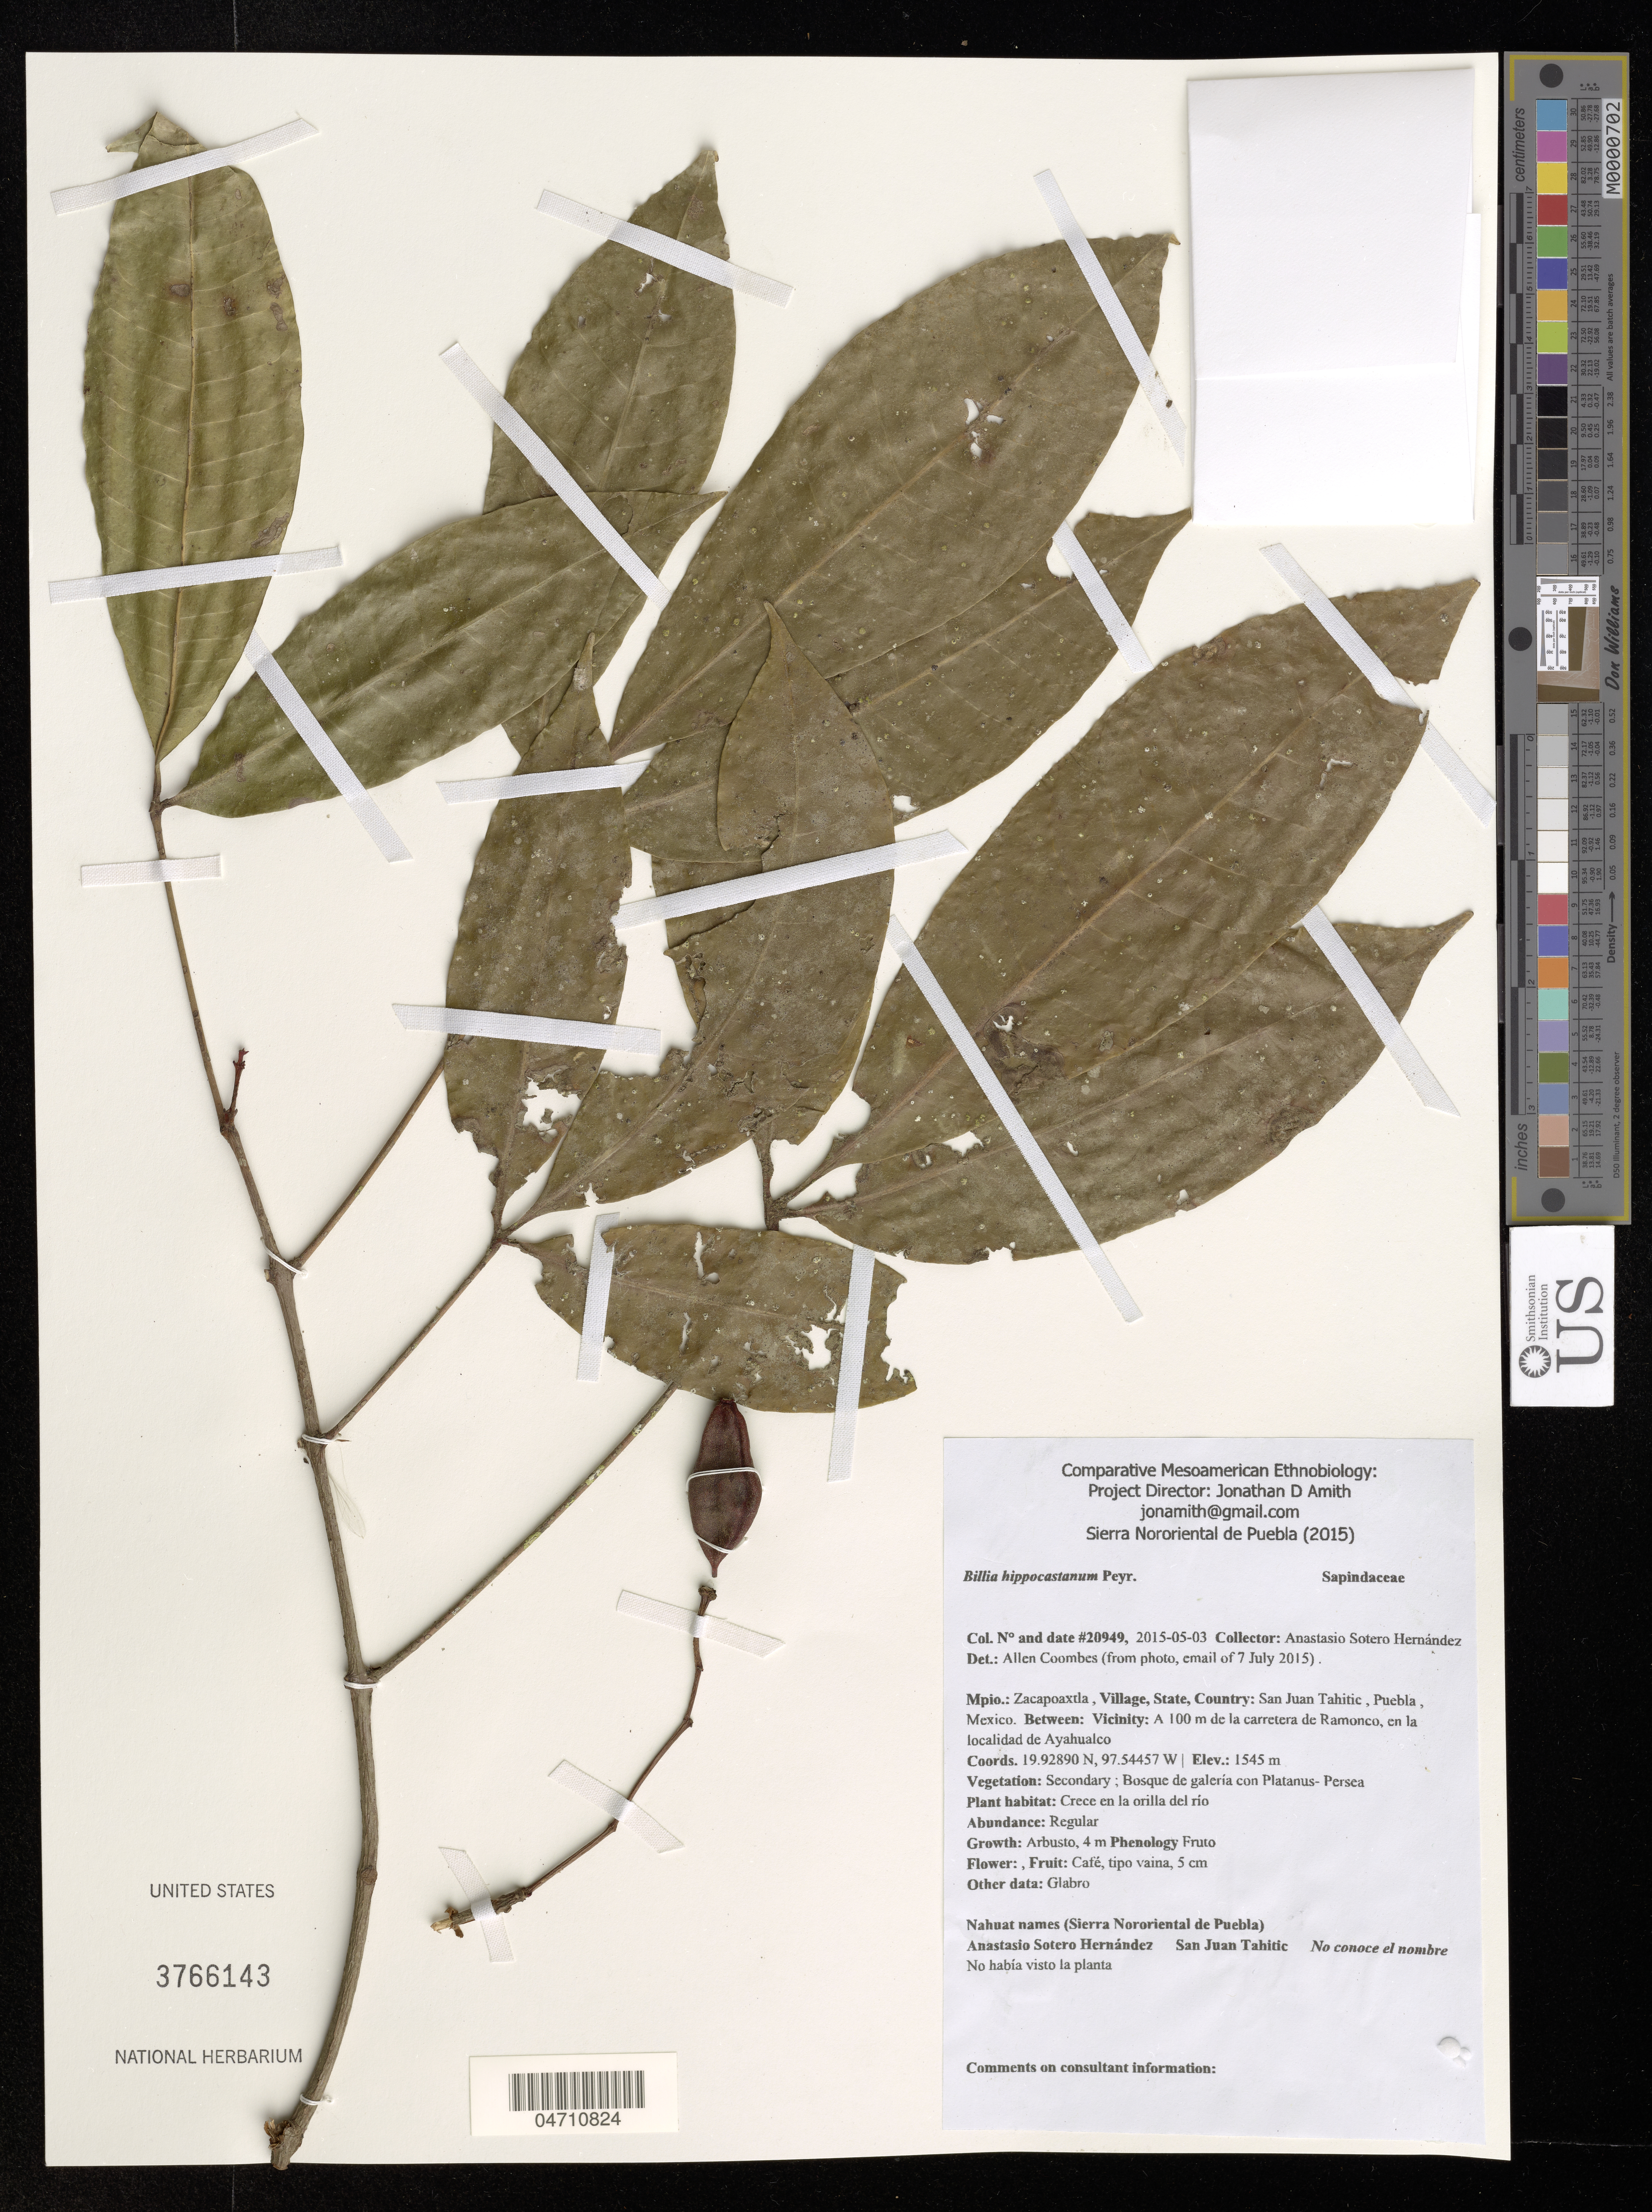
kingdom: Plantae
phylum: Tracheophyta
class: Magnoliopsida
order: Sapindales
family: Sapindaceae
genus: Billia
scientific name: Billia hippocastanum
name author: Peyr.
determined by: Acevedo-Rodriguez, P., (US), Smithsonian Institution - National Museum of Natural History (UNITED STATES)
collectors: A. Sotero H.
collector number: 20949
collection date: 2015-05-03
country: Mexico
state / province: Puebla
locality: Mpio.: Zacapoaxtla, San Juan Tahitic. A 100 m de la carretera de Ramonco, en la localidad de Ayahualco.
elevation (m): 1545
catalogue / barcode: US 3766143